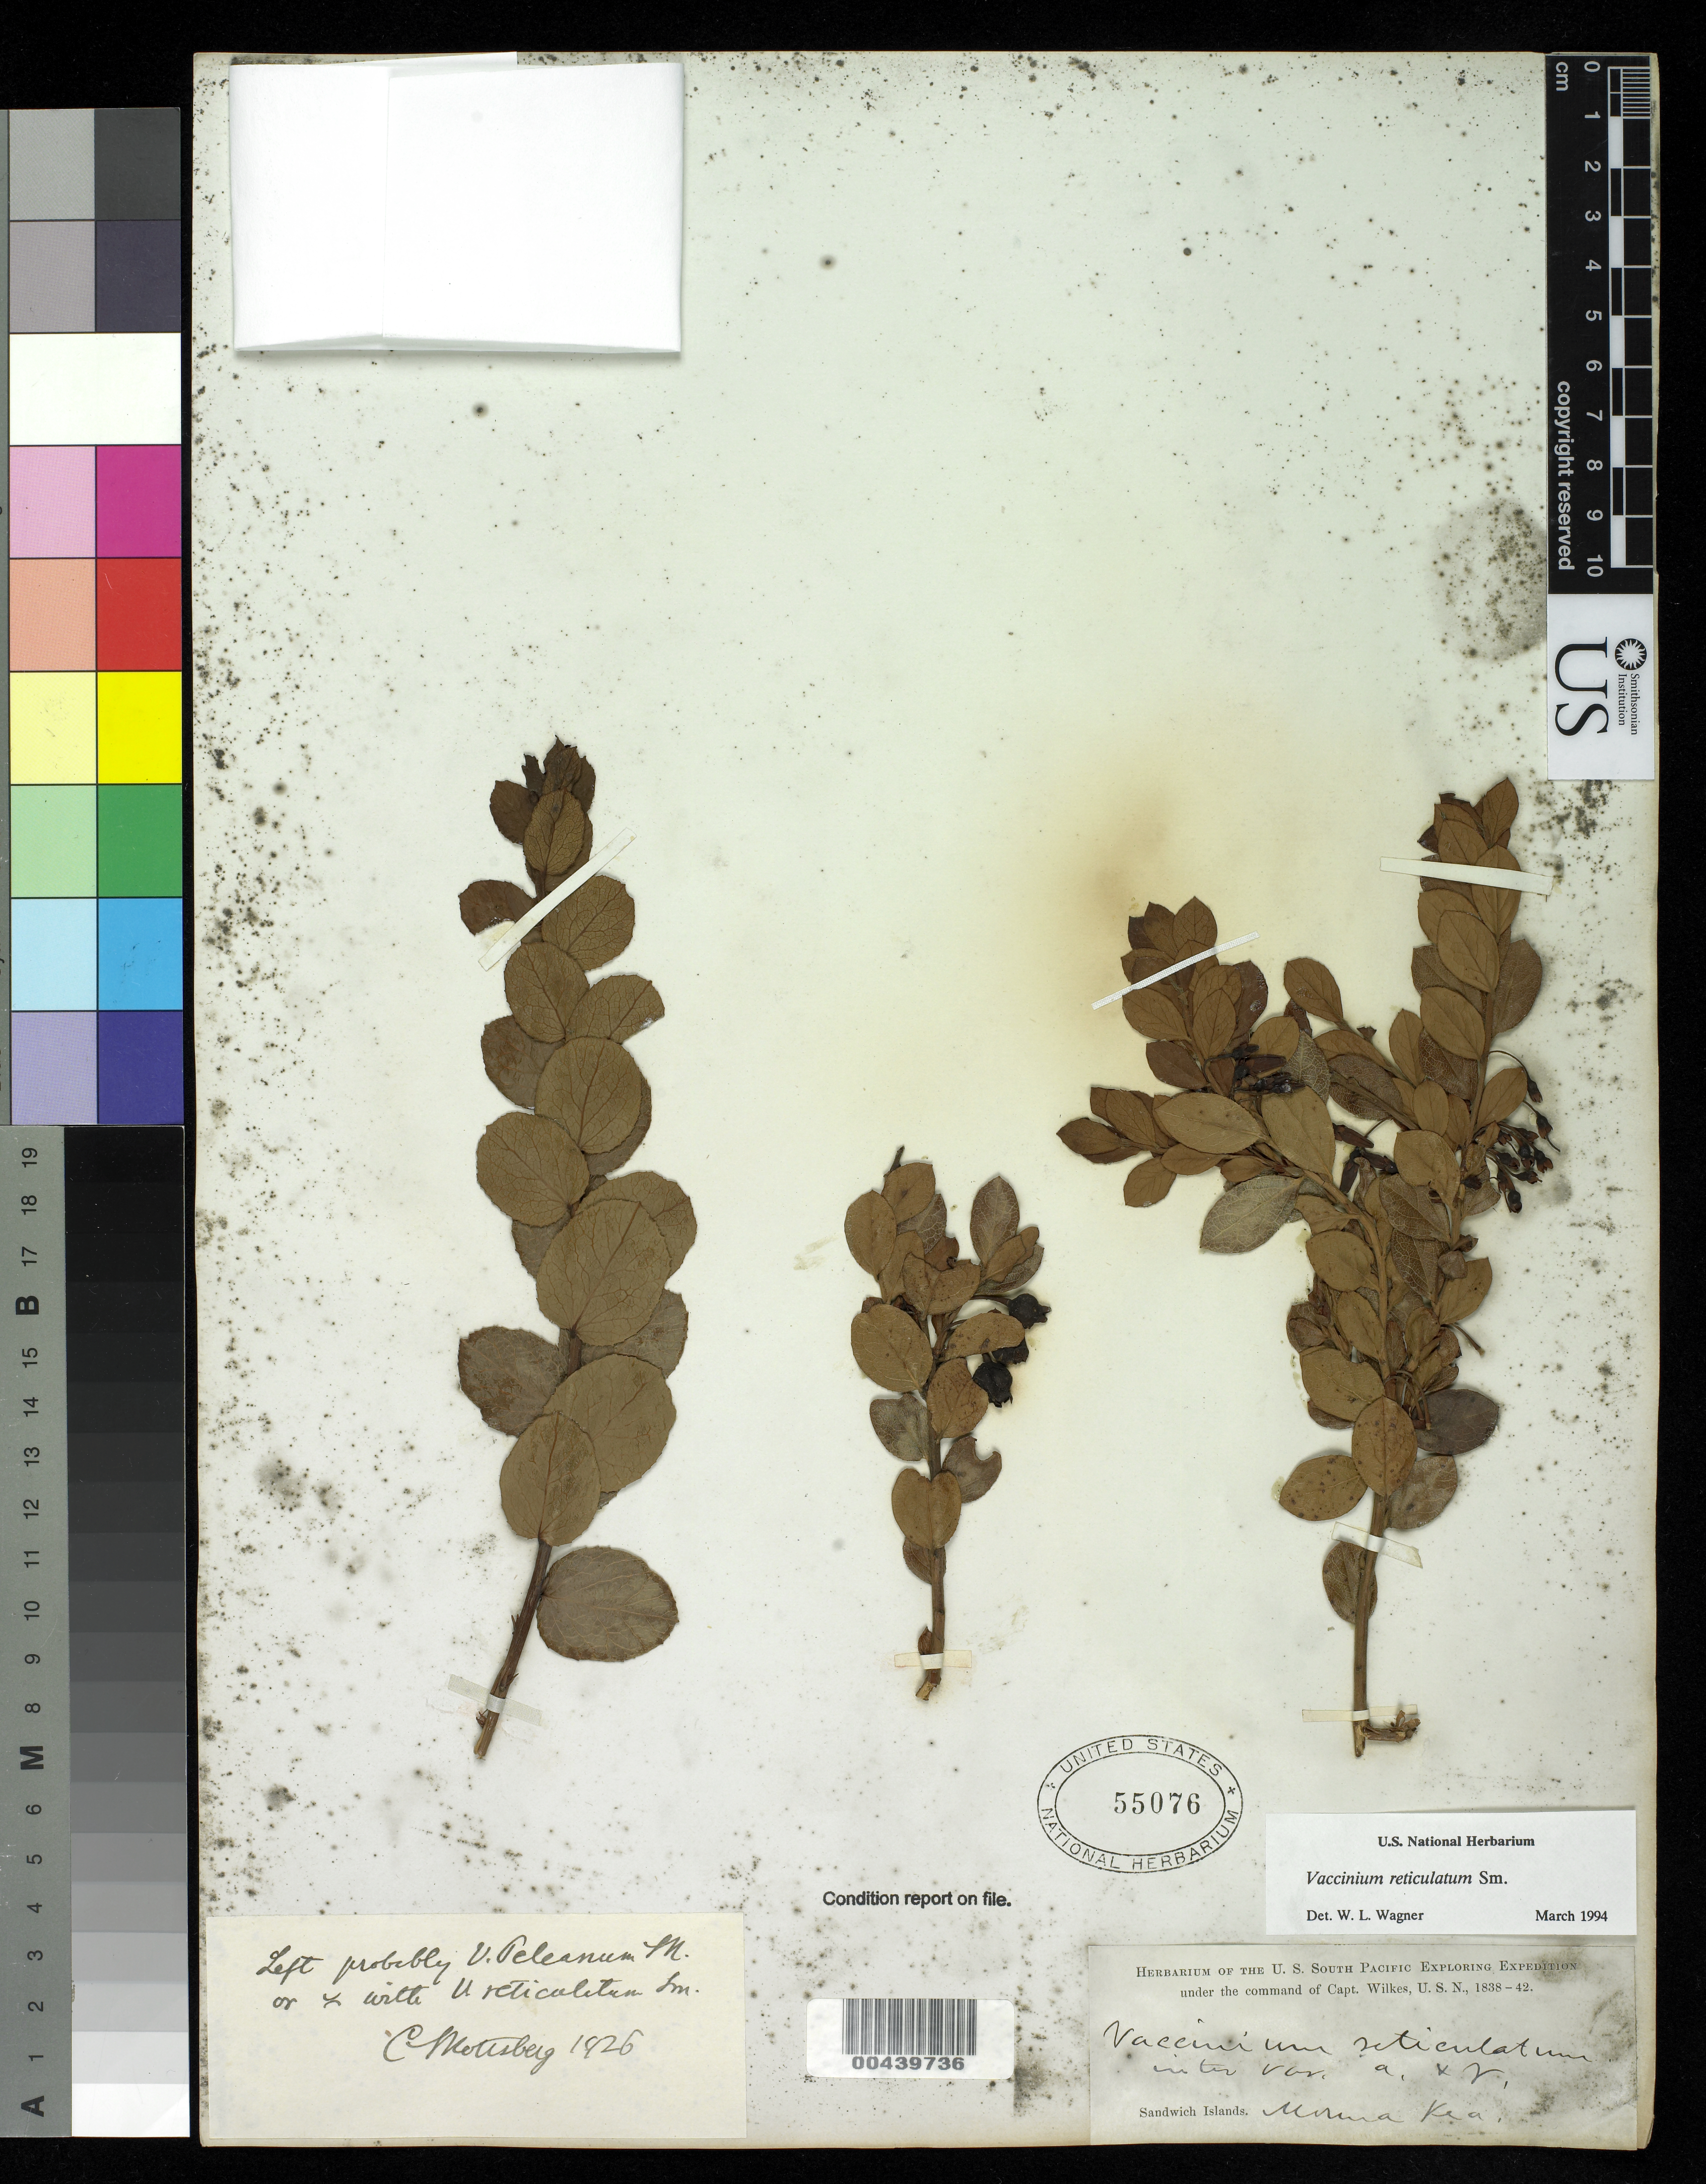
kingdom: Plantae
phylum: Tracheophyta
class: Magnoliopsida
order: Ericales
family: Ericaceae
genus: Vaccinium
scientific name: Vaccinium reticulatum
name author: Sm.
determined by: Wagner, W. L., (BOT), Smithsonian Institution - National Museum of Natural History (UNITED STATES)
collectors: Wilkes Explor. Exped.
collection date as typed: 1838 to -- --- 1842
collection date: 1838/1842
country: United States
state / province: Hawaii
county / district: Hawaii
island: Hawaii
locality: Mauna Kea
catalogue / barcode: US 55076